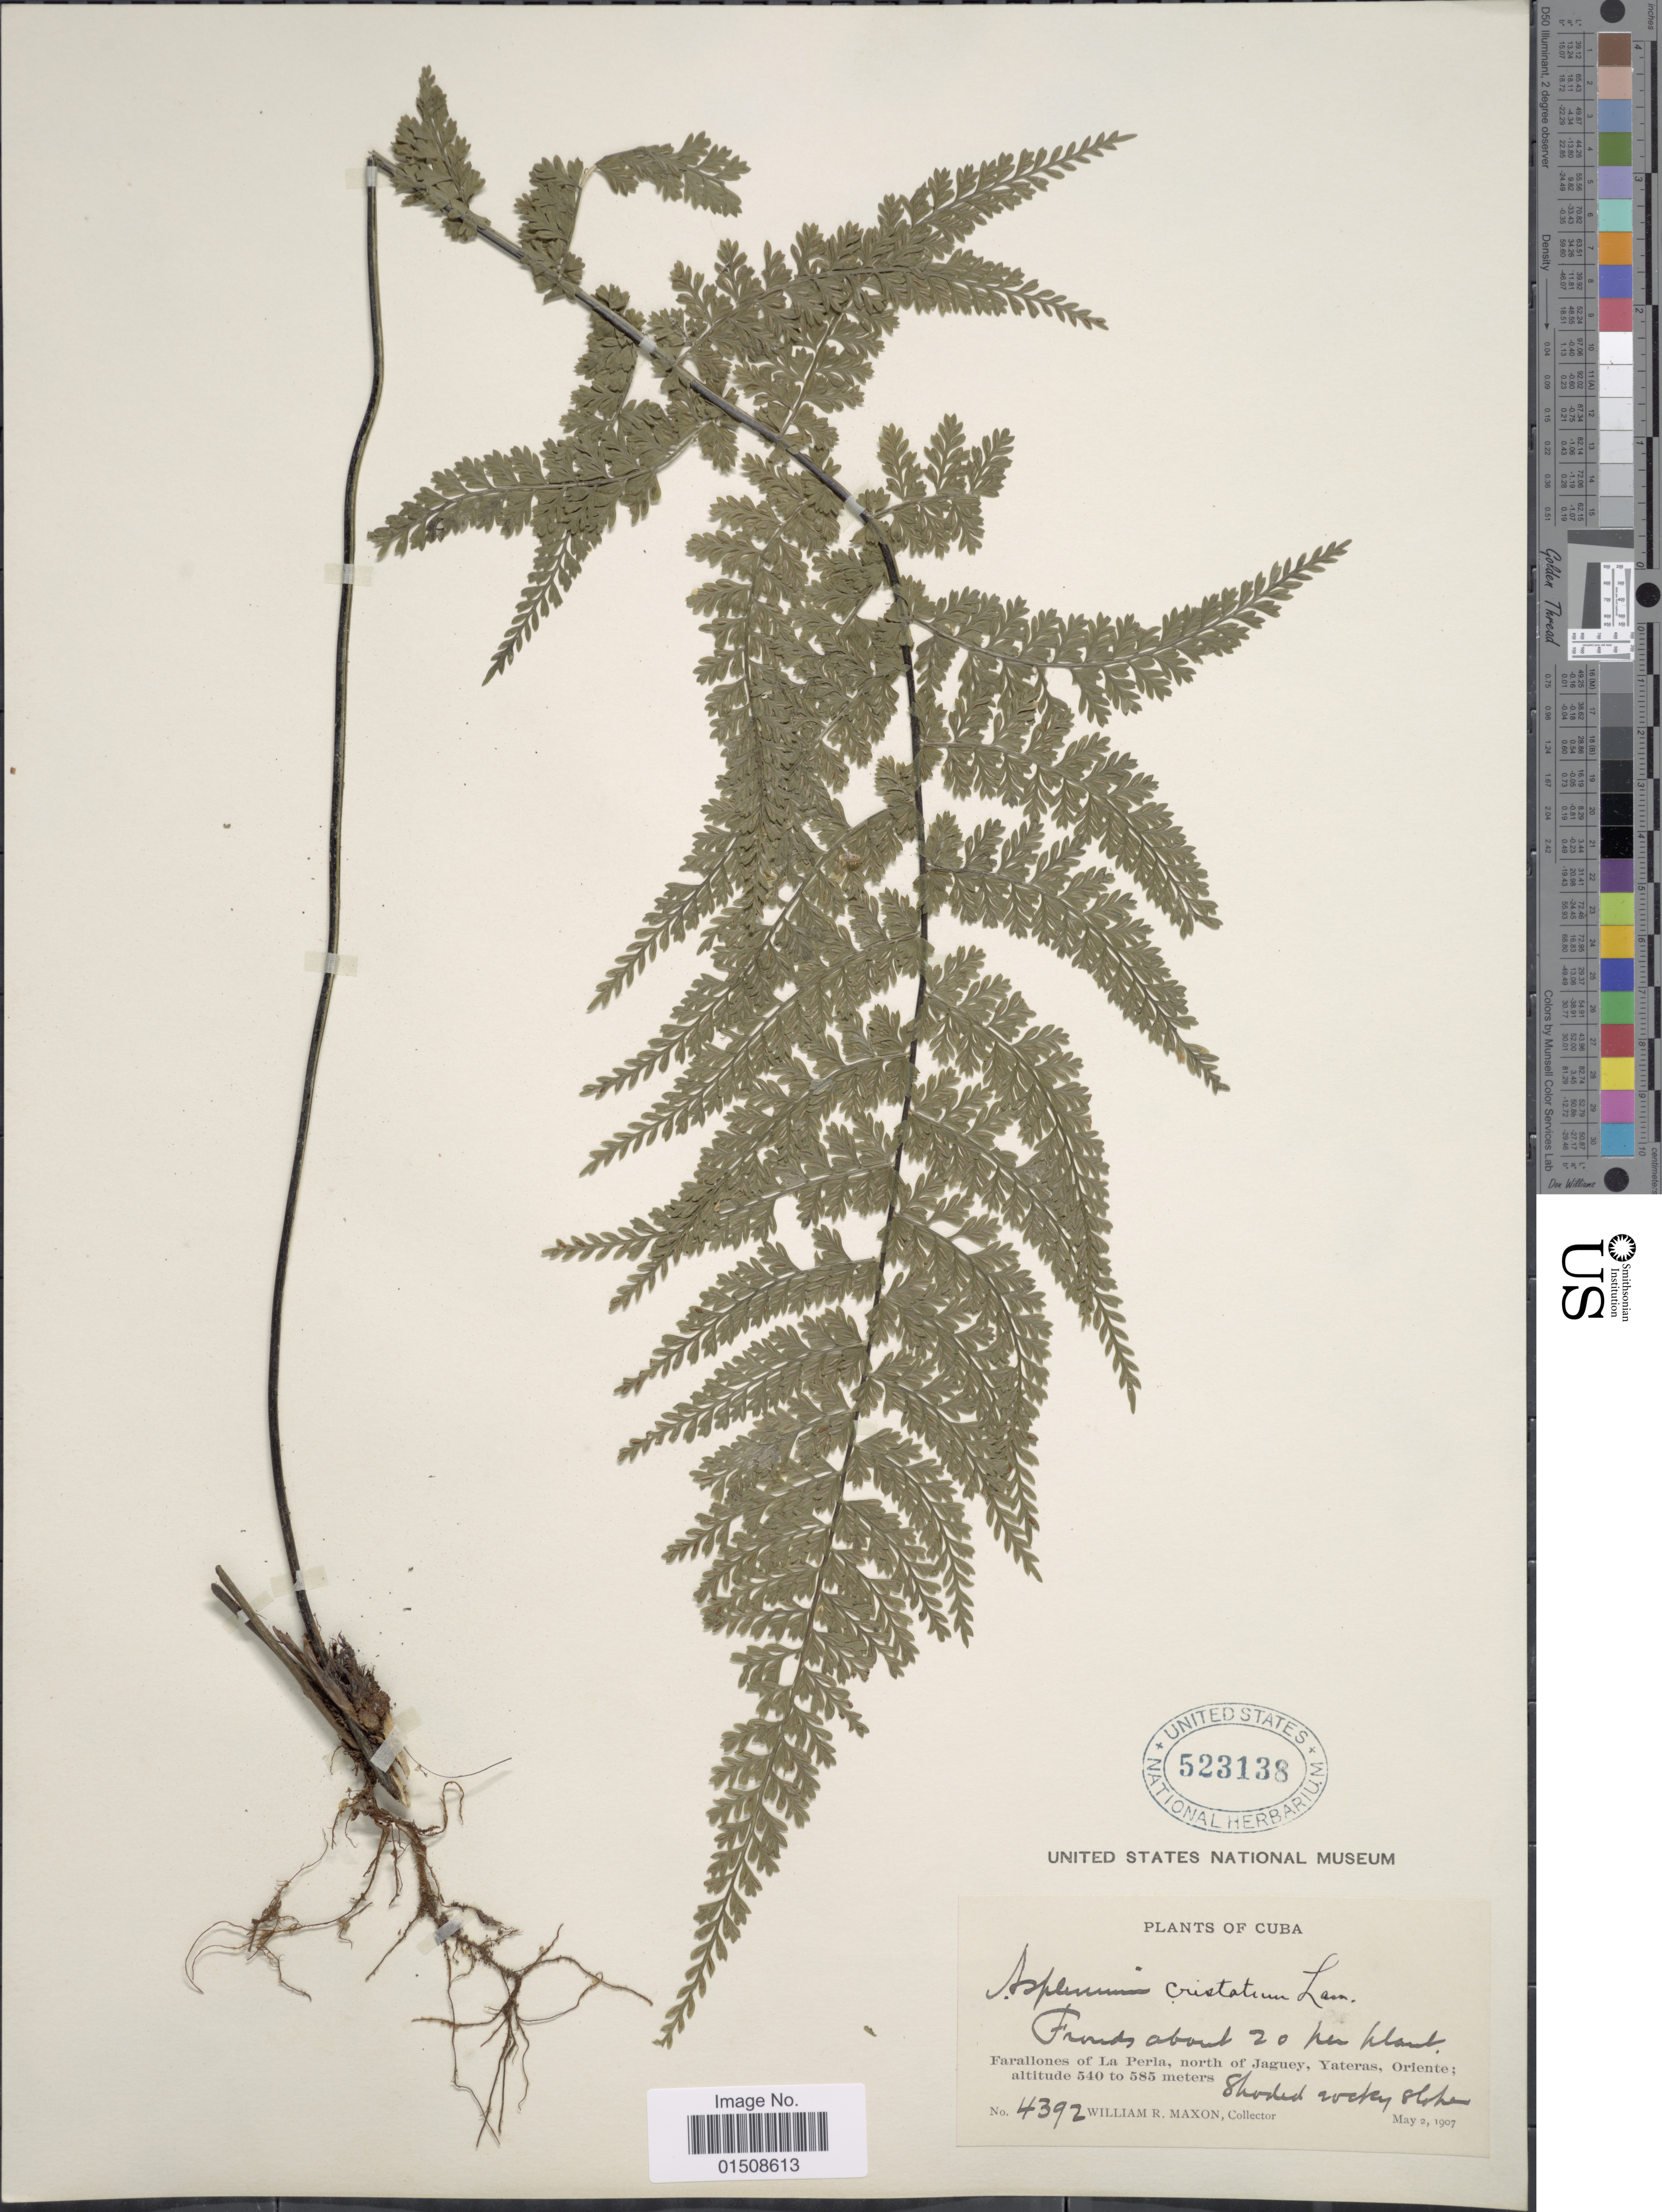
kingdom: Plantae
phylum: Tracheophyta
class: Polypodiopsida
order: Polypodiales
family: Aspleniaceae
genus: Asplenium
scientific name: Asplenium cristatum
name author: Lam.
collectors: W. R. Maxon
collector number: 4392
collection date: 1907-05-02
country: Cuba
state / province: Oriente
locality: Farallones of La Perla, north of Jaguey, Yateras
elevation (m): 540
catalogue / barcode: US 523138